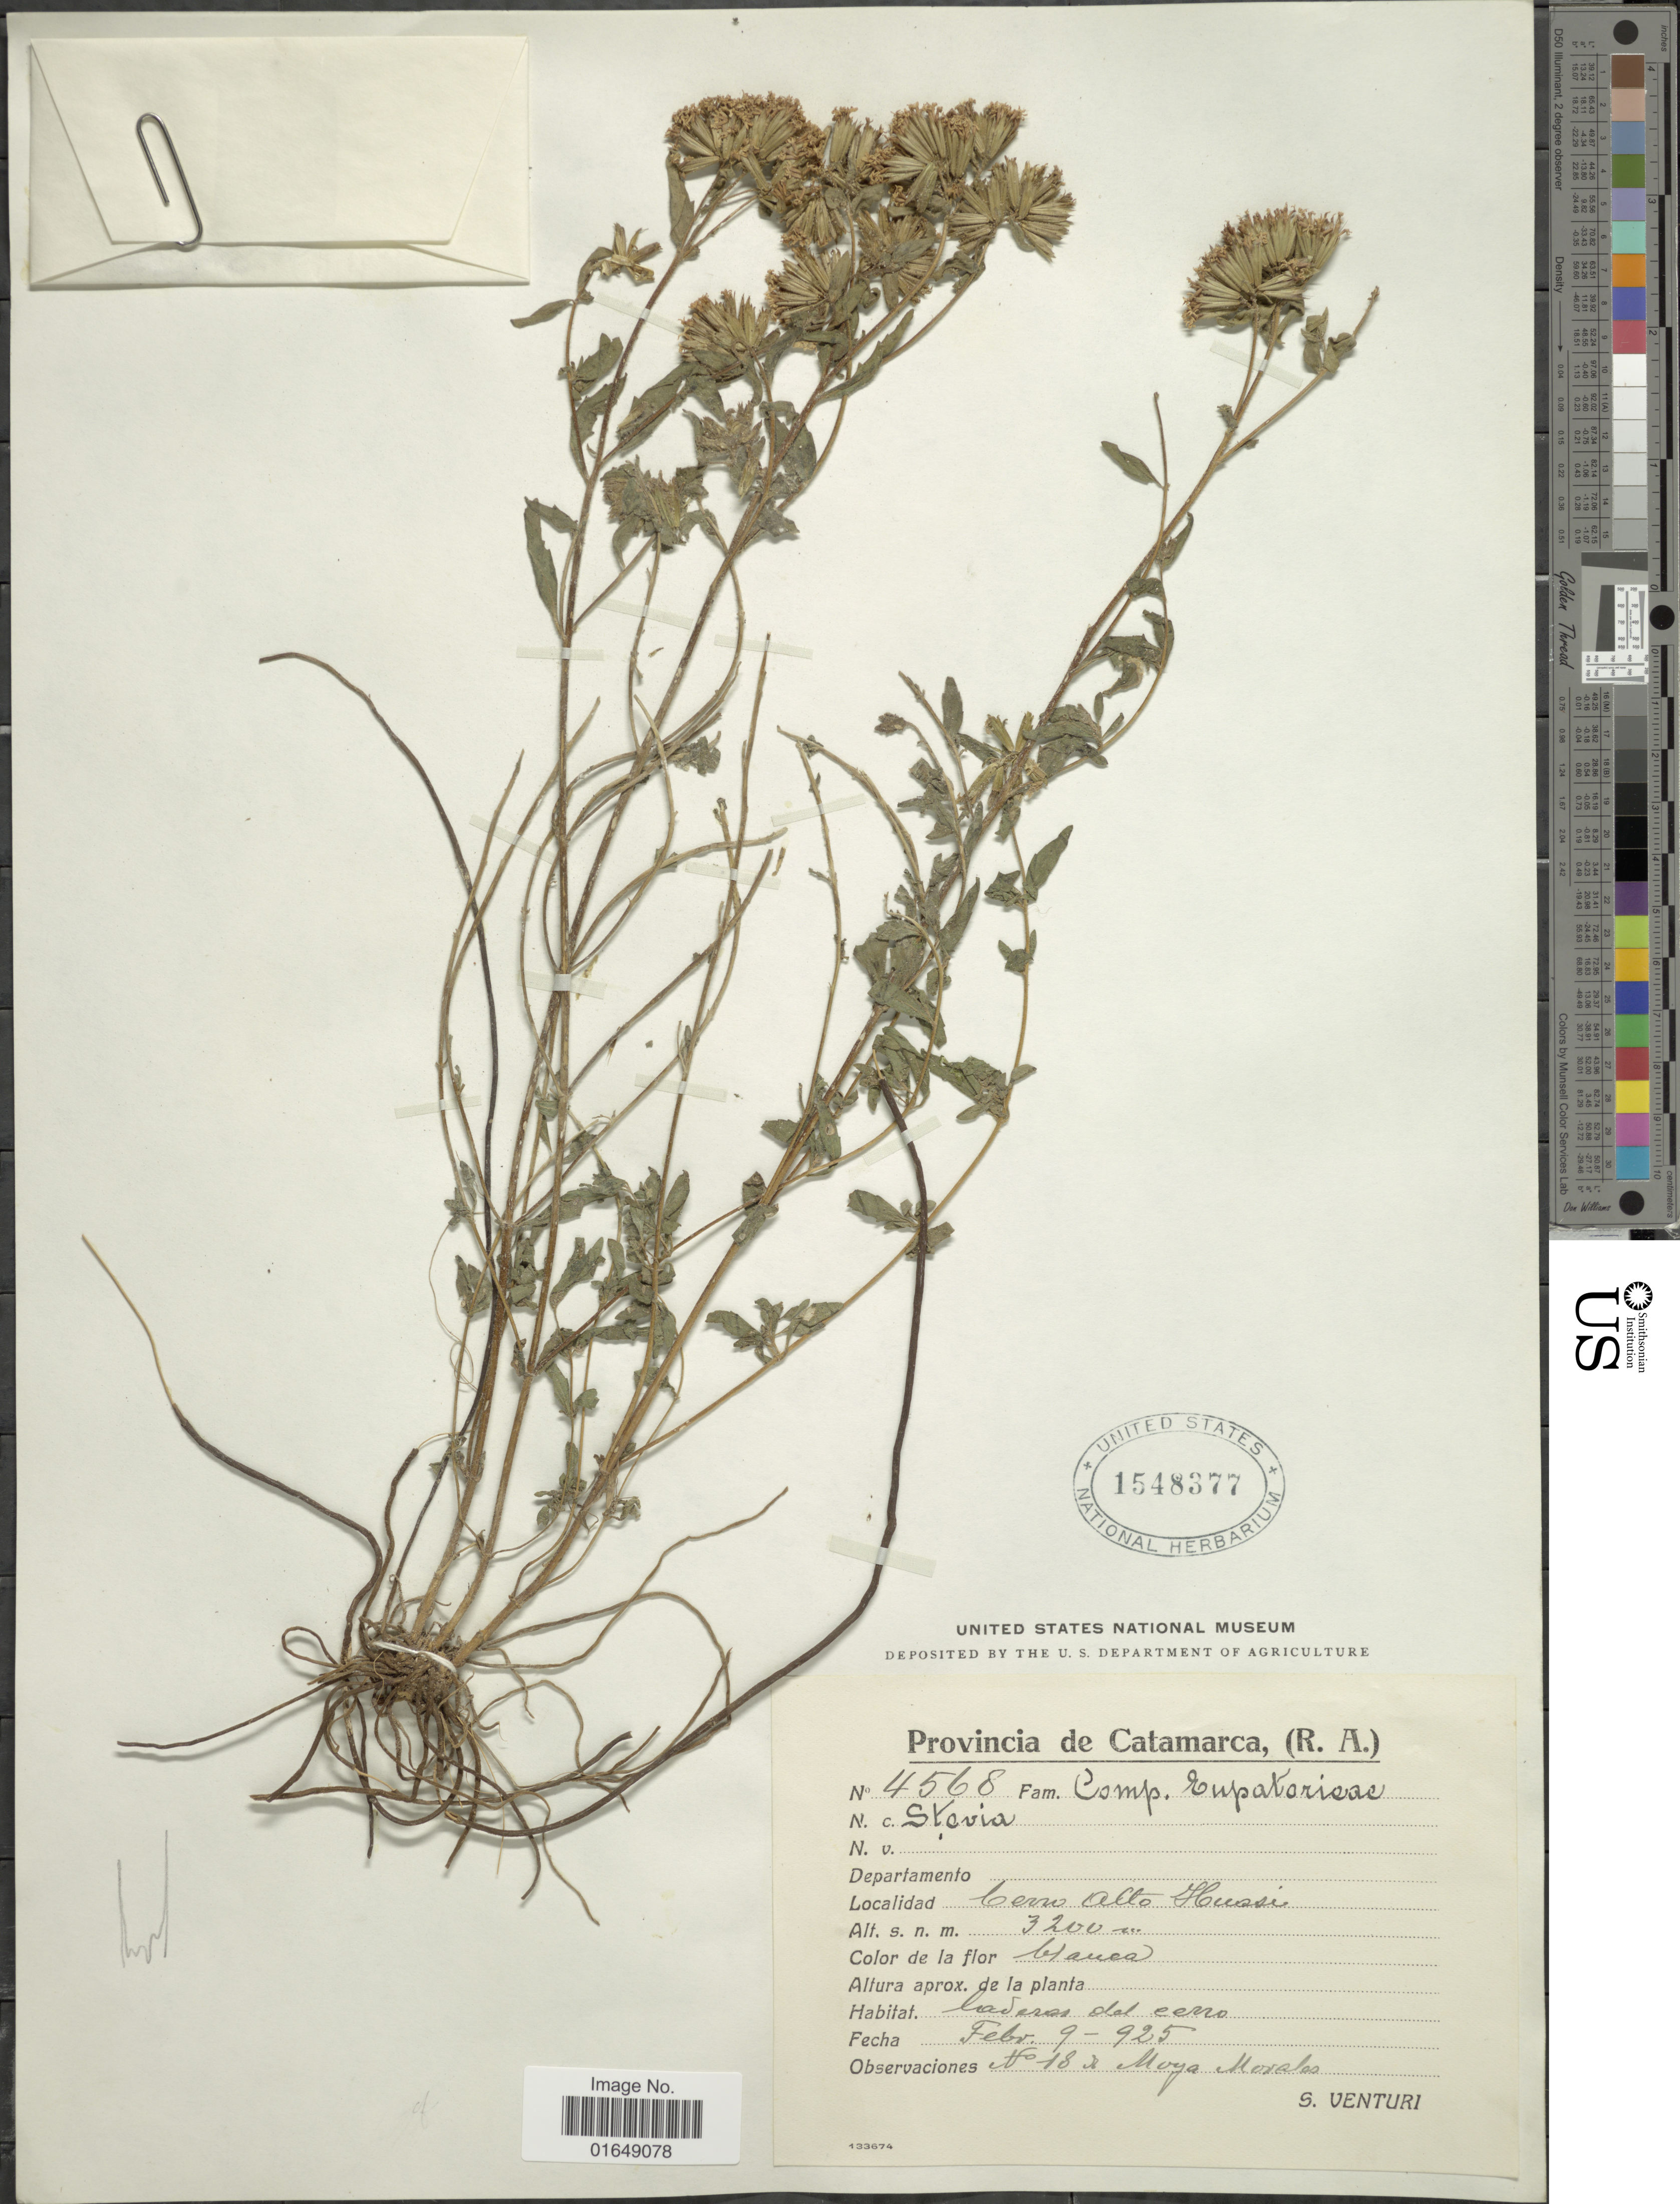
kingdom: Plantae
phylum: Tracheophyta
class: Magnoliopsida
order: Asterales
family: Asteraceae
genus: Stevia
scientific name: Stevia sp.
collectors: S. Venturi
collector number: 4568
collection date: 1925-02-09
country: Argentina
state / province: Catamarca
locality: (R.A.) Cerro Alto Huasi,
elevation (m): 3200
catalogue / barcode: US 1548377